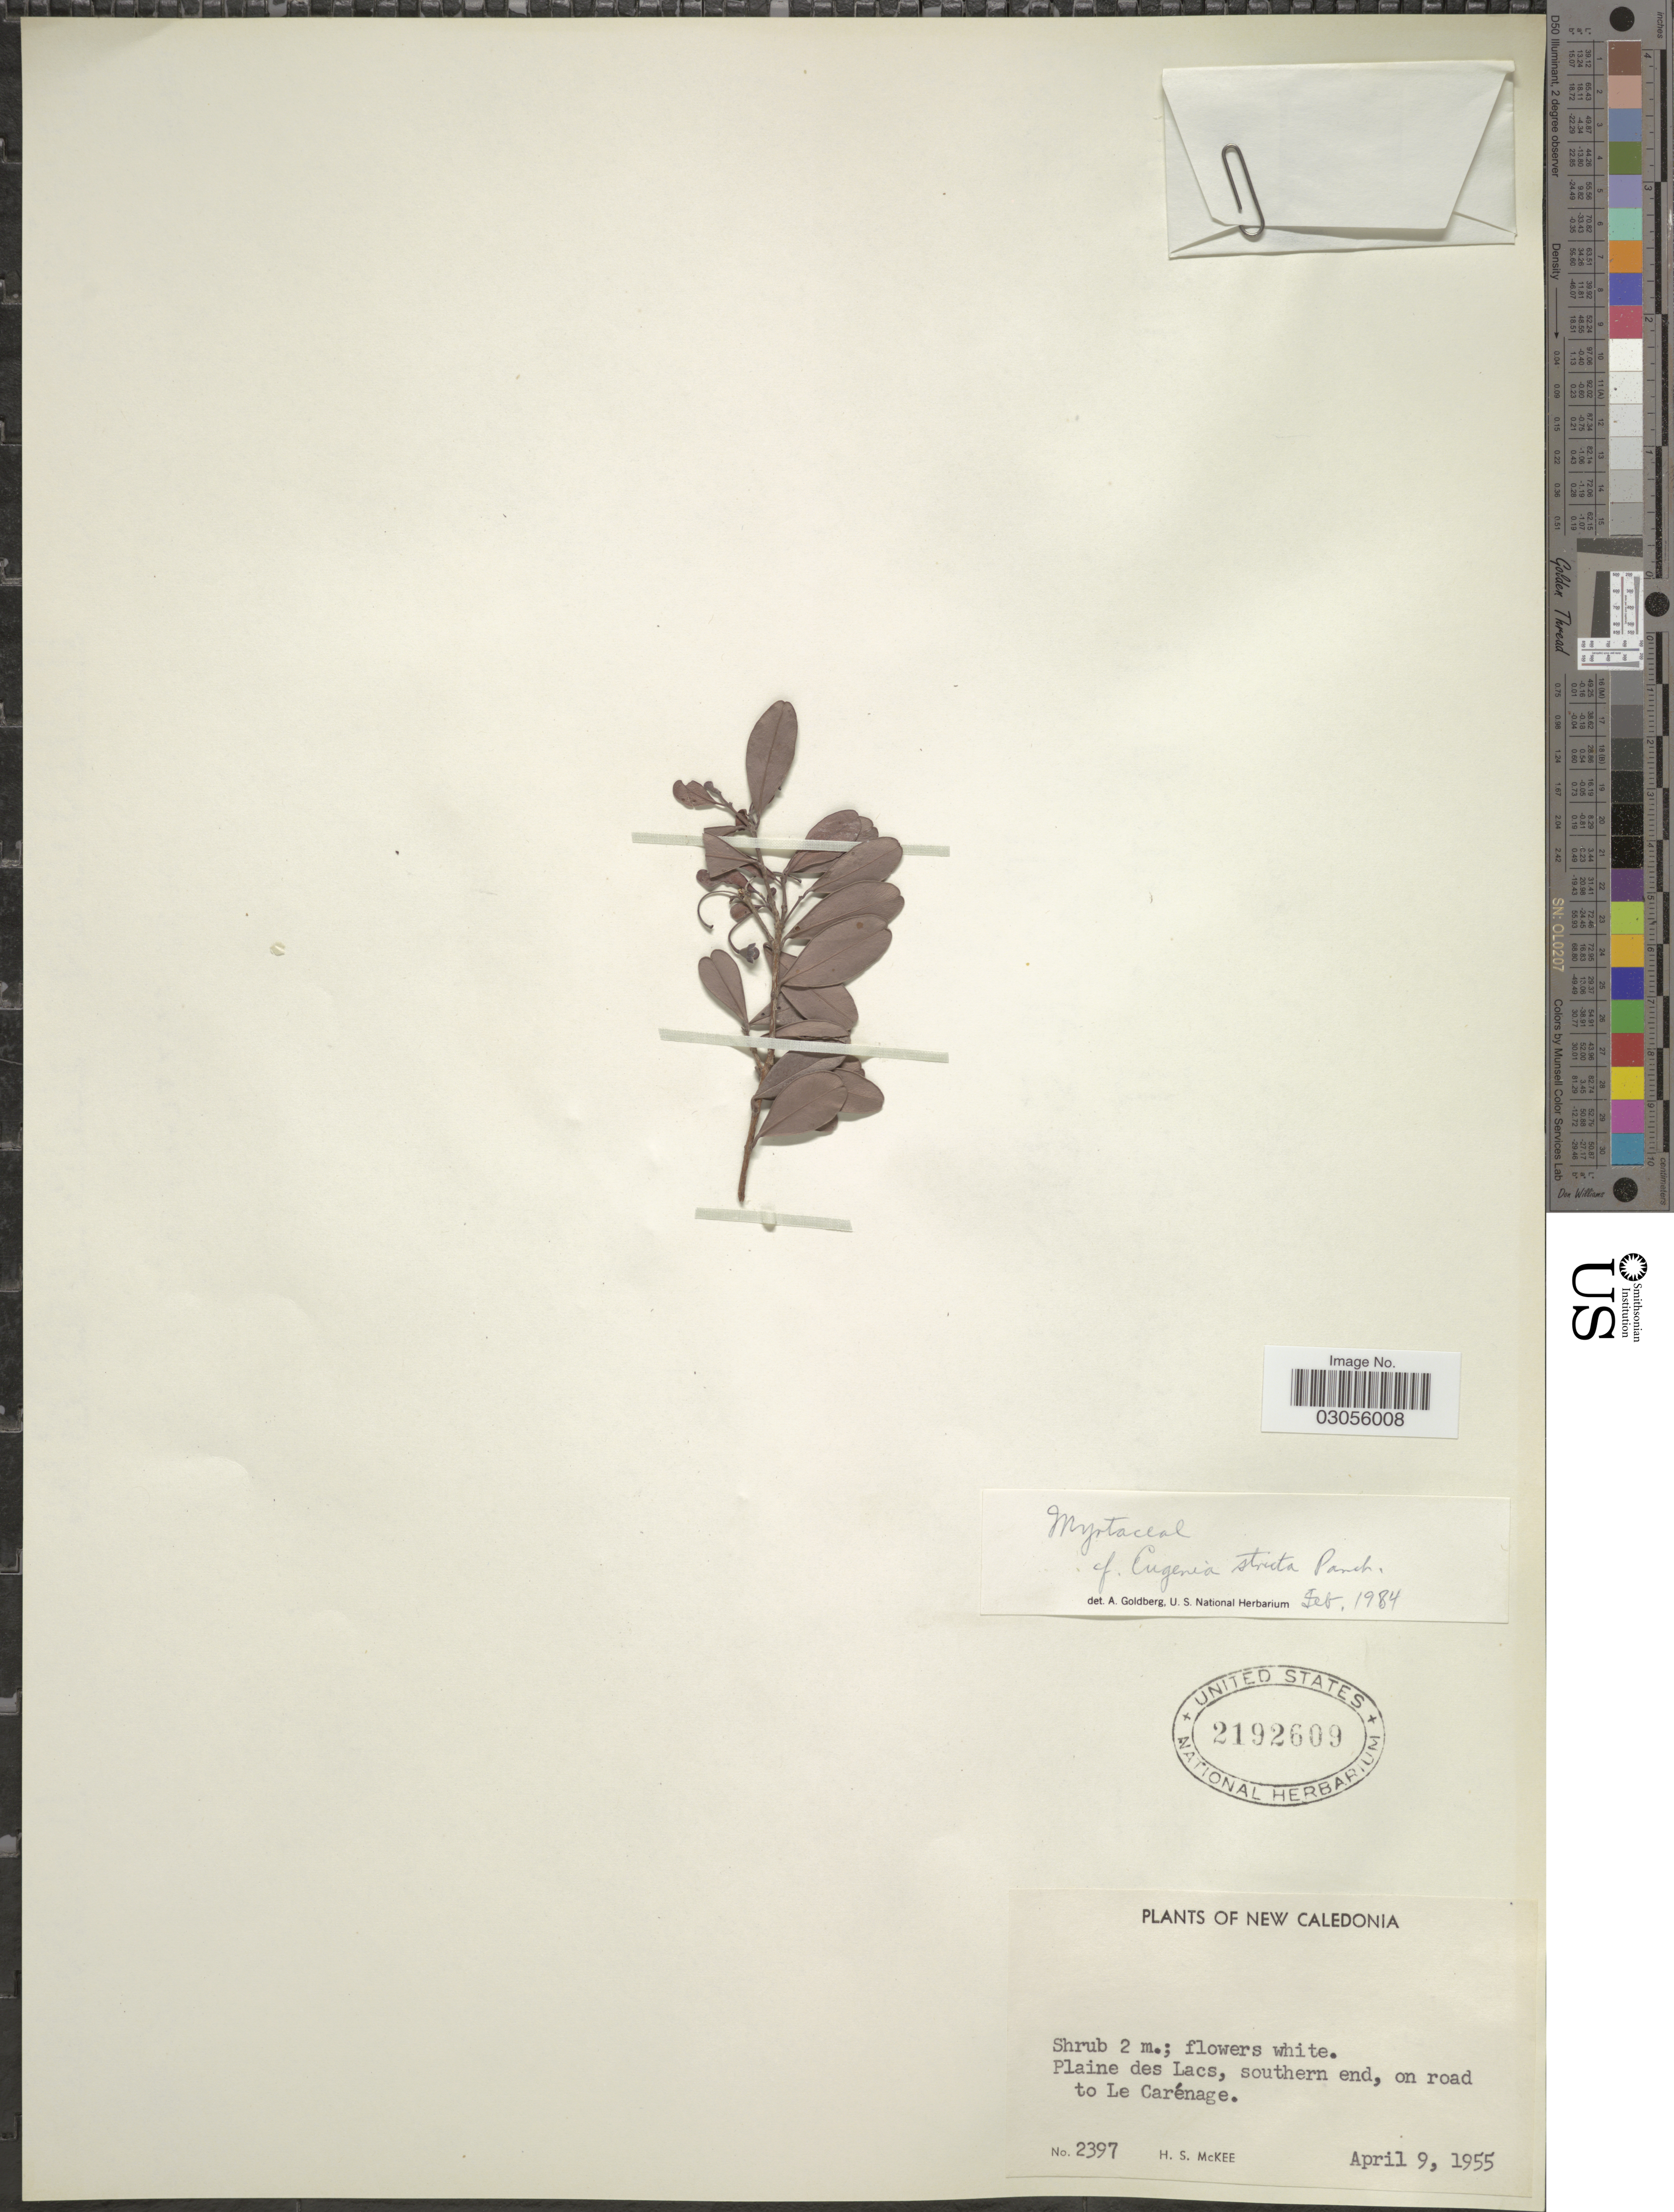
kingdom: Plantae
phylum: Tracheophyta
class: Magnoliopsida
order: Myrtales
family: Myrtaceae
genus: Eugenia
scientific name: Eugenia stricta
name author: Pancher ex Brongn. & Gris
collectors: H. S. McKee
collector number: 2397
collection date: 1955-04-09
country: New Caledonia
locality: Plaine des Lacs, southern end, on road to Le Carénage.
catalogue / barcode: US 2192609